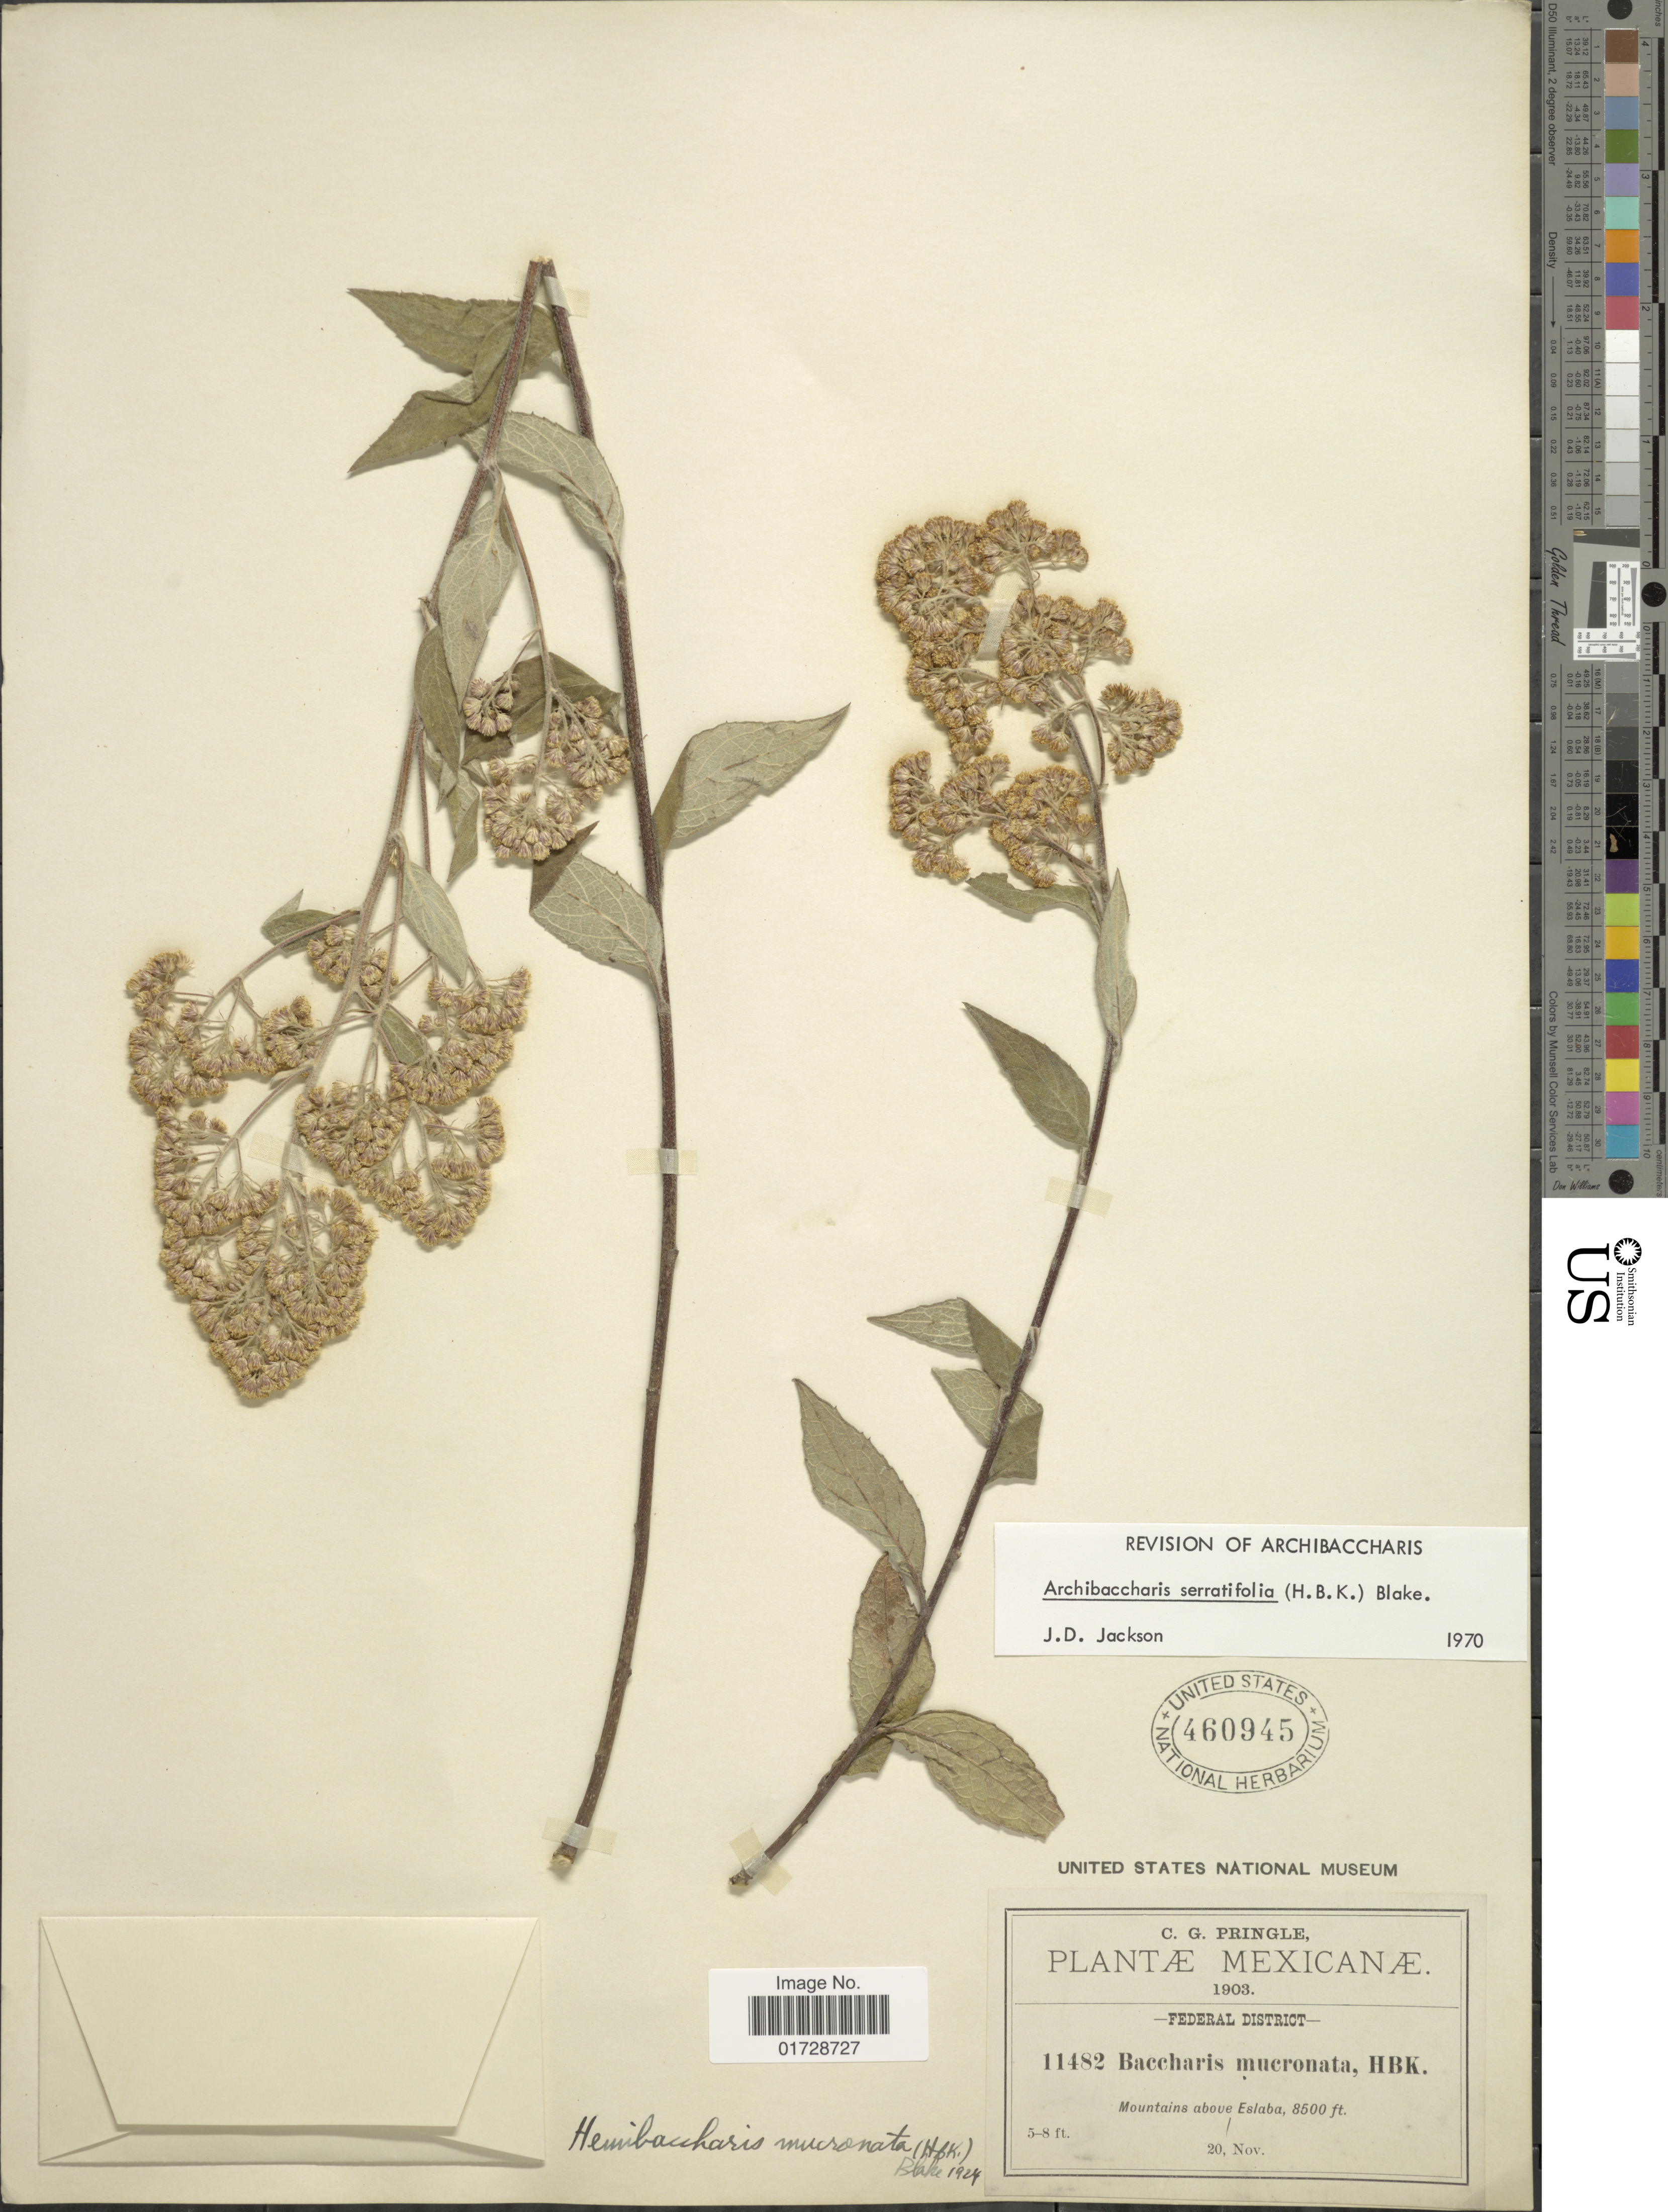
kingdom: Plantae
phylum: Tracheophyta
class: Magnoliopsida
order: Asterales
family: Asteraceae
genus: Archibaccharis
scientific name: Archibaccharis serratifolia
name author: (Kunth) S.F. Blake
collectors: C. G. Pringle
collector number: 11482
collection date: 1903-11-20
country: Mexico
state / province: Distrito Federal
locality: Federal District, mountains above Eslaba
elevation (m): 2591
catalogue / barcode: US 460945